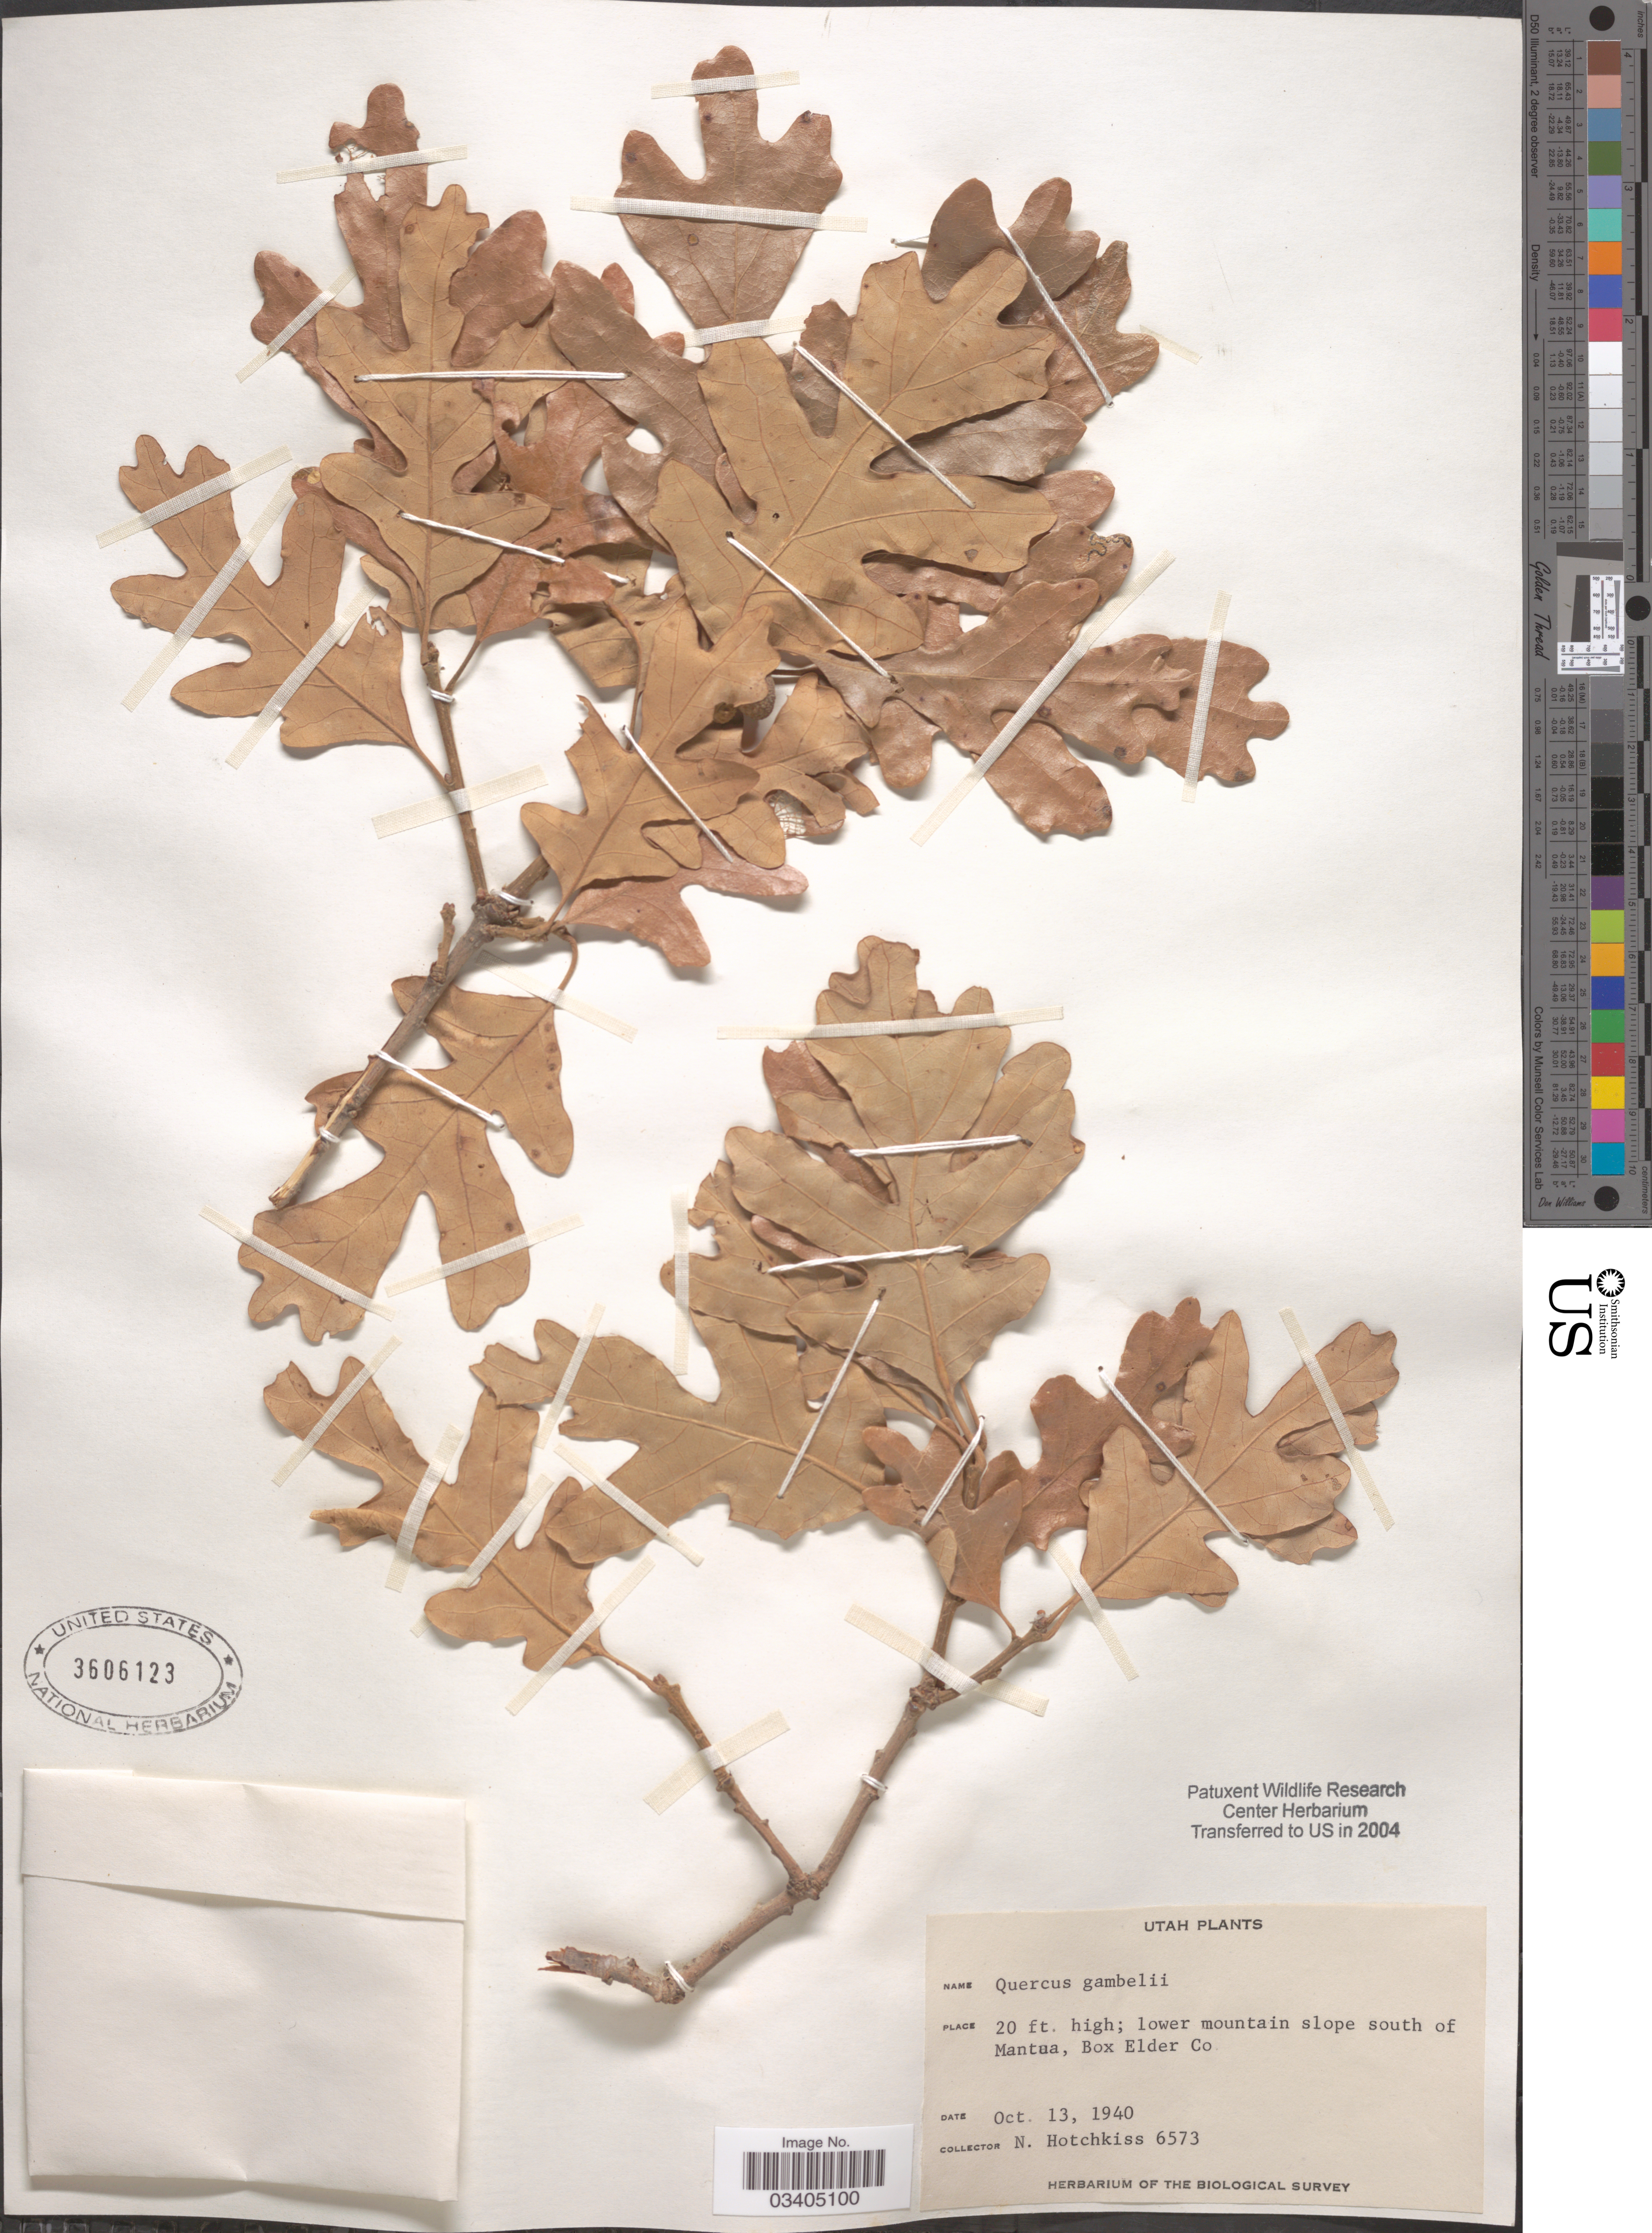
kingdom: Plantae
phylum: Tracheophyta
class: Magnoliopsida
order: Fagales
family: Fagaceae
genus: Quercus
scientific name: Quercus gambelii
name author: Nutt.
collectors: N. Hotchkiss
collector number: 6573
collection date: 1940-10-13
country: United States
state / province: Utah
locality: Lower mountain slope south of Mantua, Box Elder Co.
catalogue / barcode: US 3606123